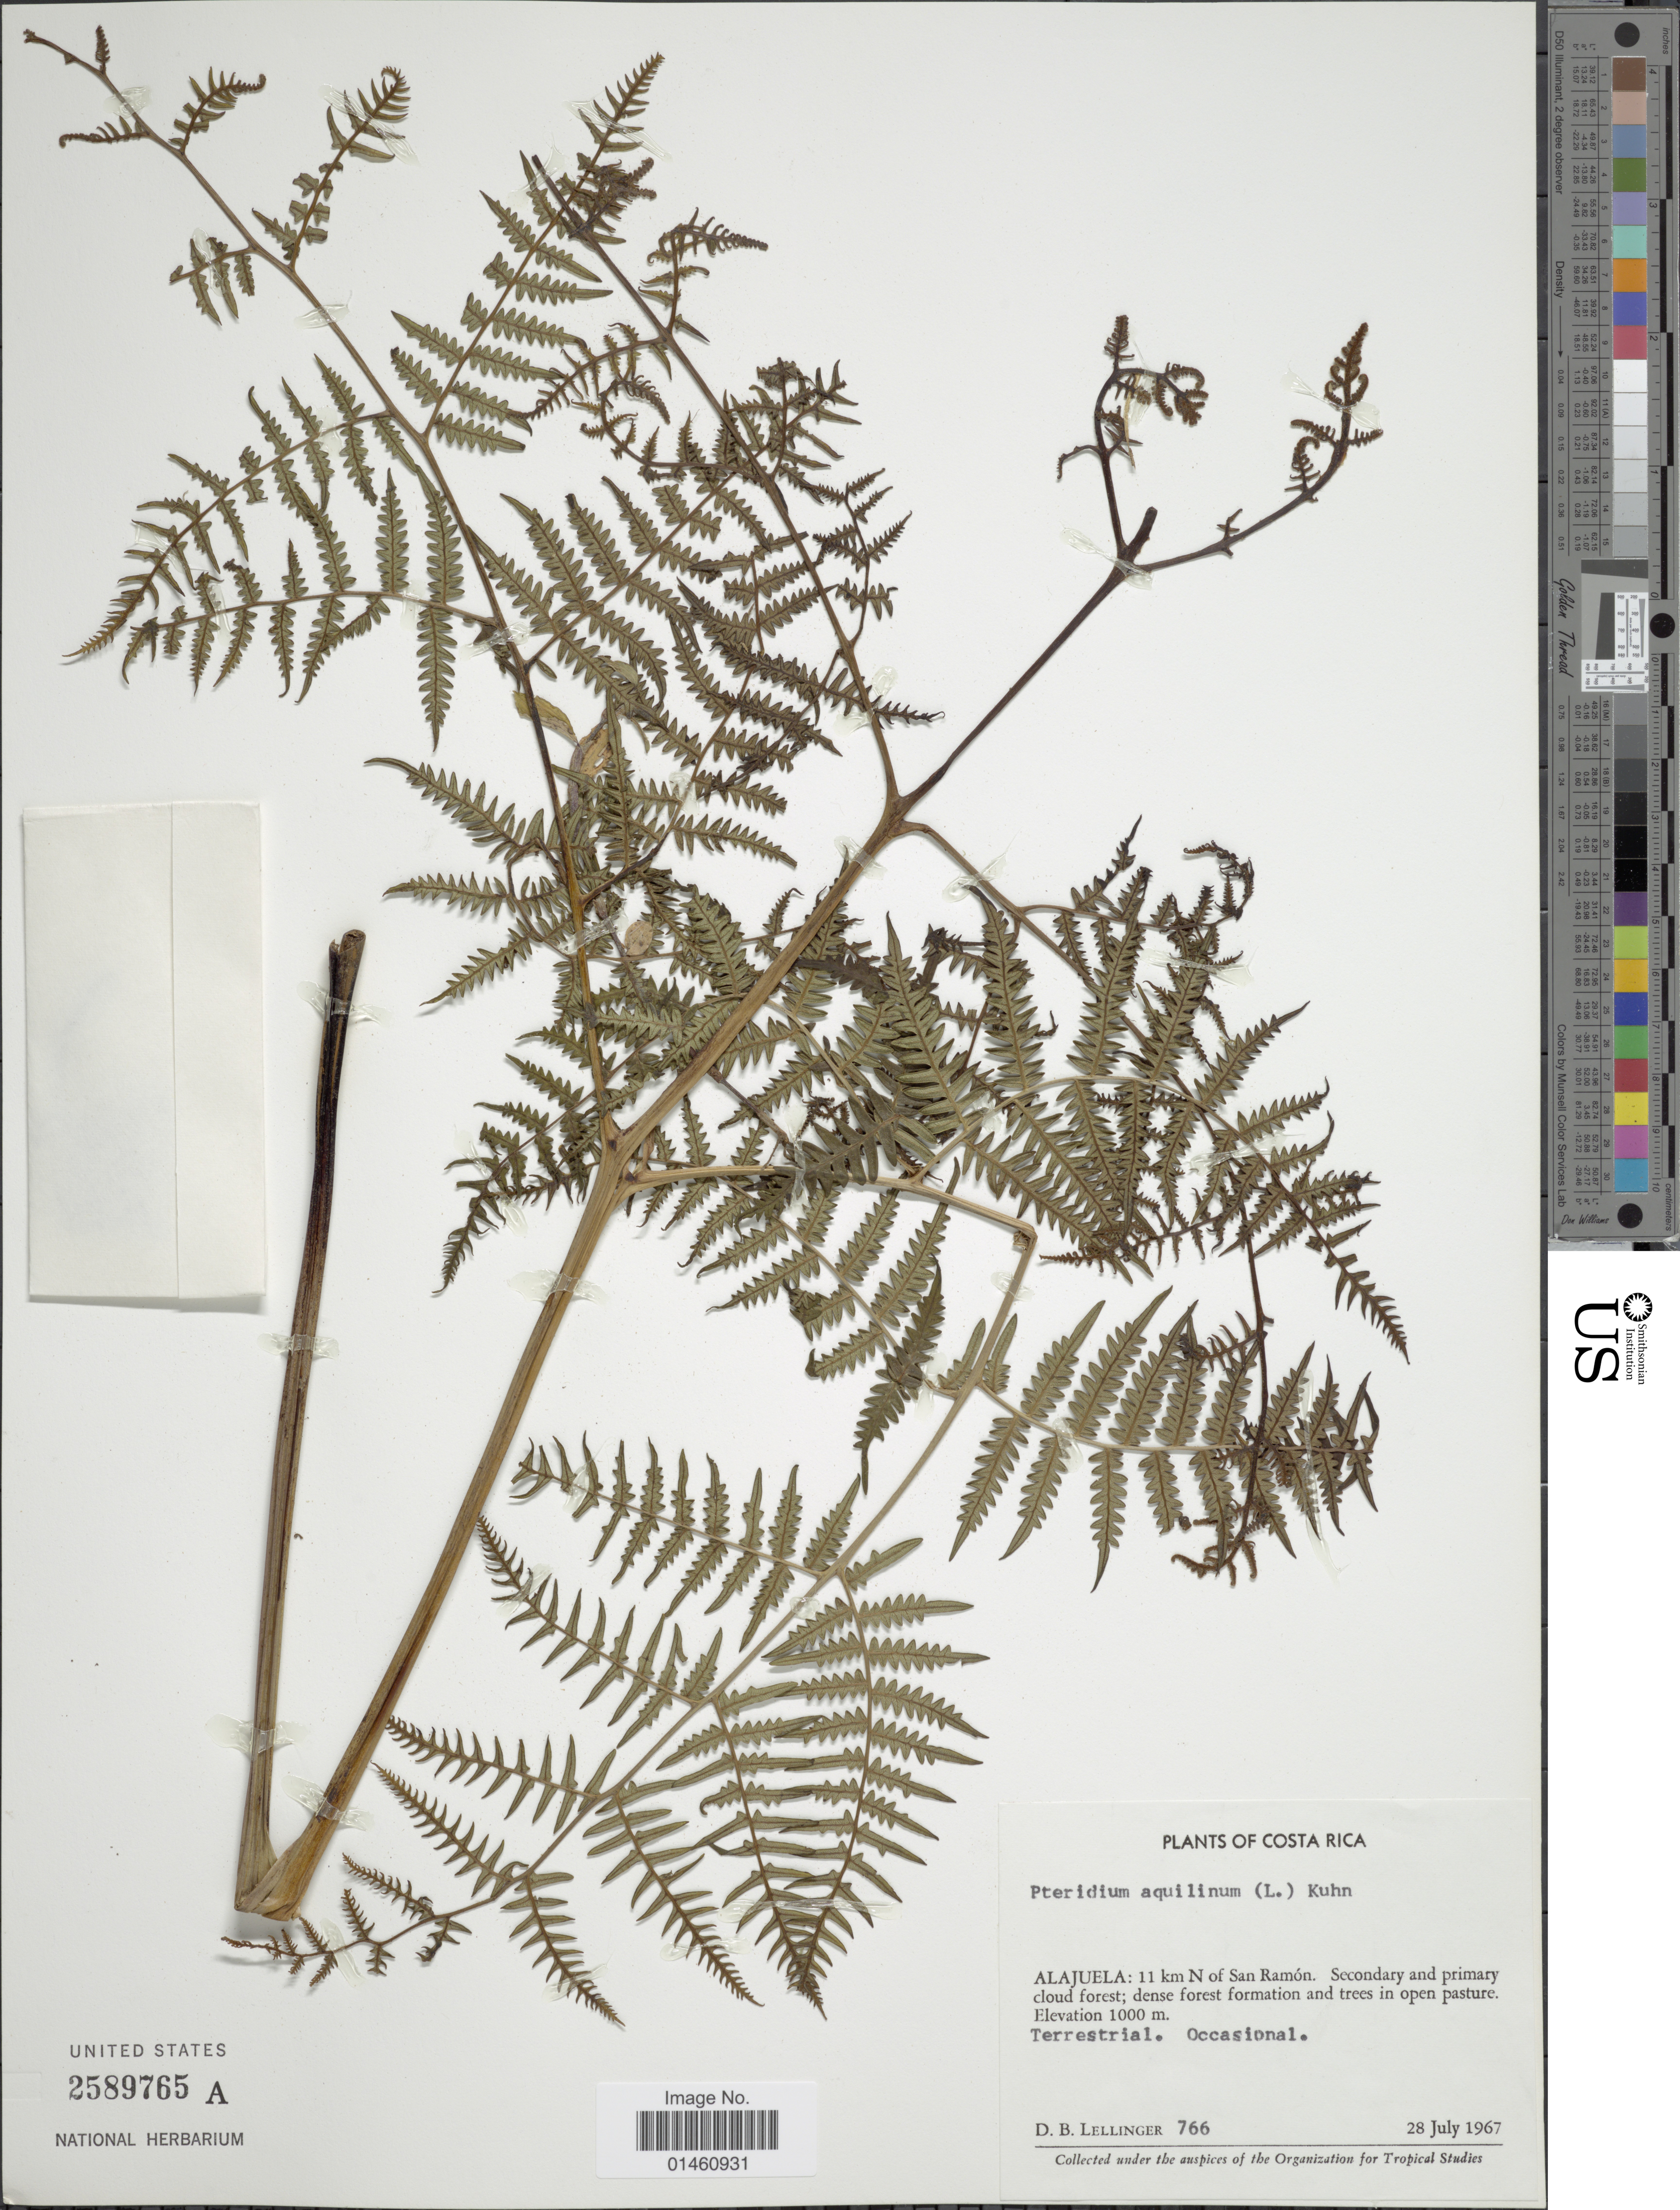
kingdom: Plantae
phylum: Tracheophyta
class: Polypodiopsida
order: Polypodiales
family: Dennstaedtiaceae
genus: Pteridium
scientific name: Pteridium caudatum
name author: (L.) Maxon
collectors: D. B. Lellinger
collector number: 766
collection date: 1967-07-28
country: Costa Rica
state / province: Alajuela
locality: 11 km N of San Ramón.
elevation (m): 1000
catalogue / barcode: US 2589765A